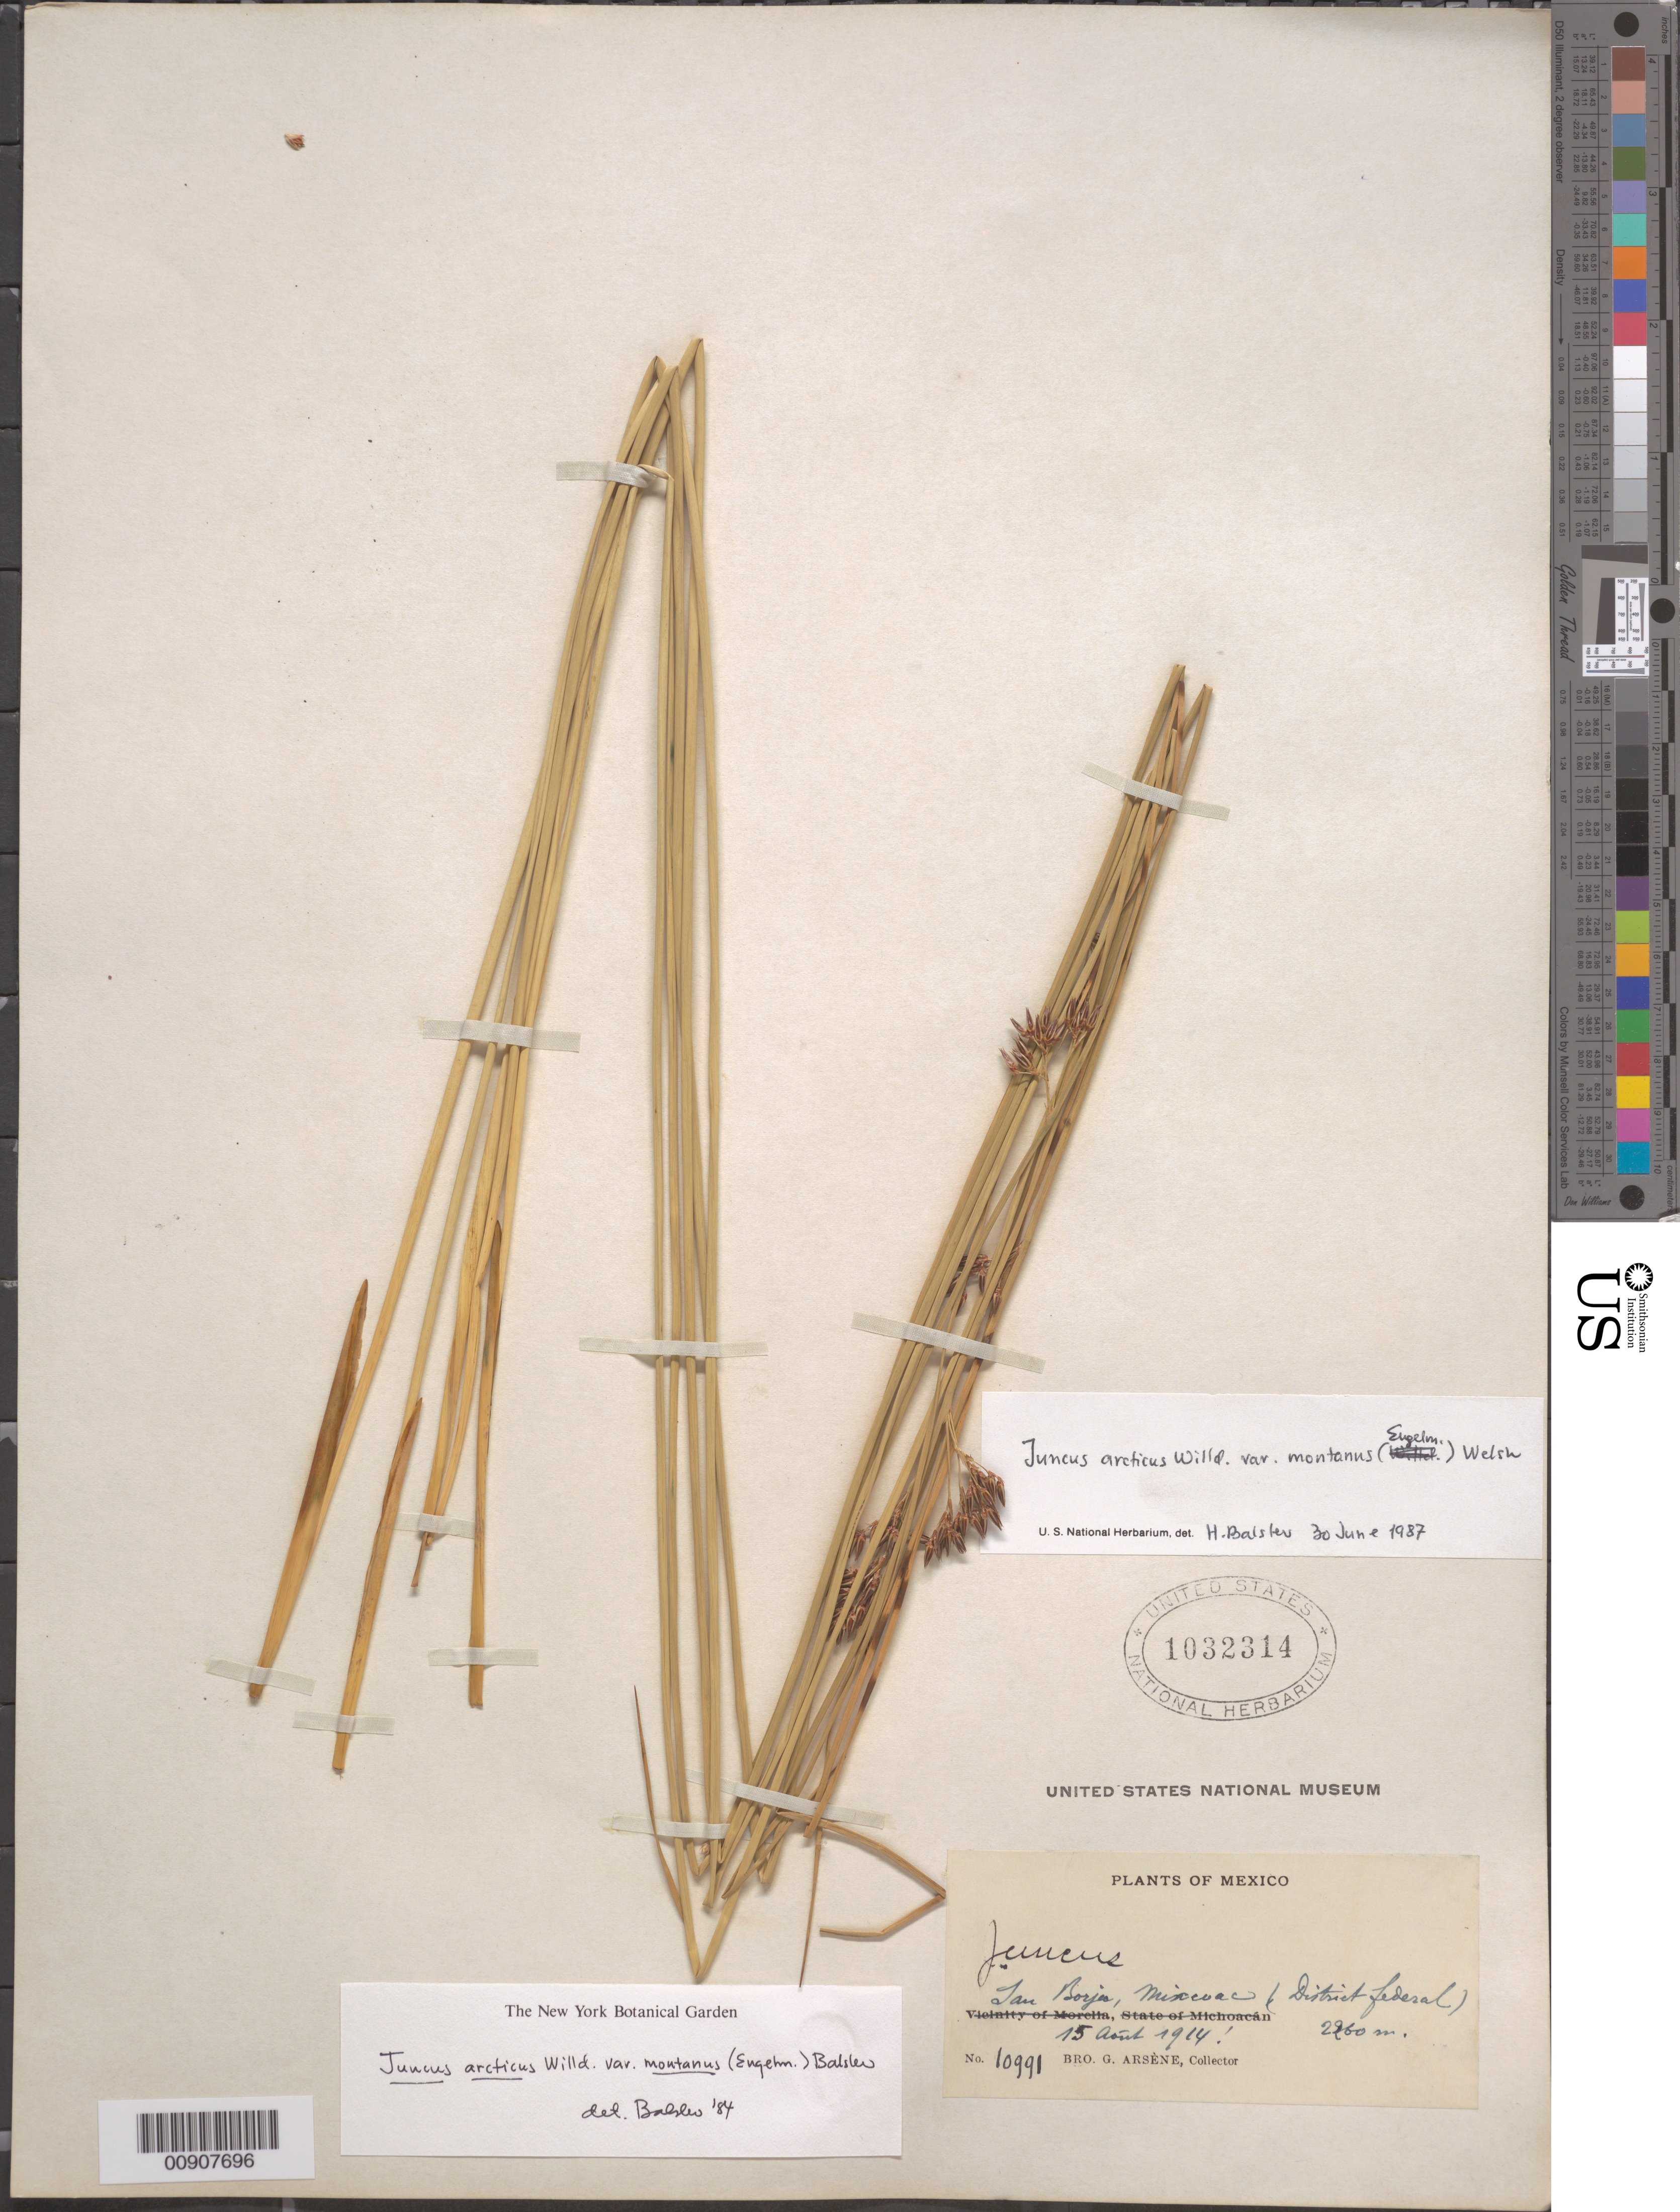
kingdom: Plantae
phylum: Tracheophyta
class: Liliopsida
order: Poales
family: Juncaceae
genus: Juncus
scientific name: Juncus arcticus var. montanus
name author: (Engelm.) S.L. Welsh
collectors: Bro. G. Arsène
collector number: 10991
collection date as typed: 15 Aug 1914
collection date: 1914-08-15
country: Mexico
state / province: Distrito Federal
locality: San Borja, Mixcoac (Distrito Federal).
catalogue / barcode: US 1032314